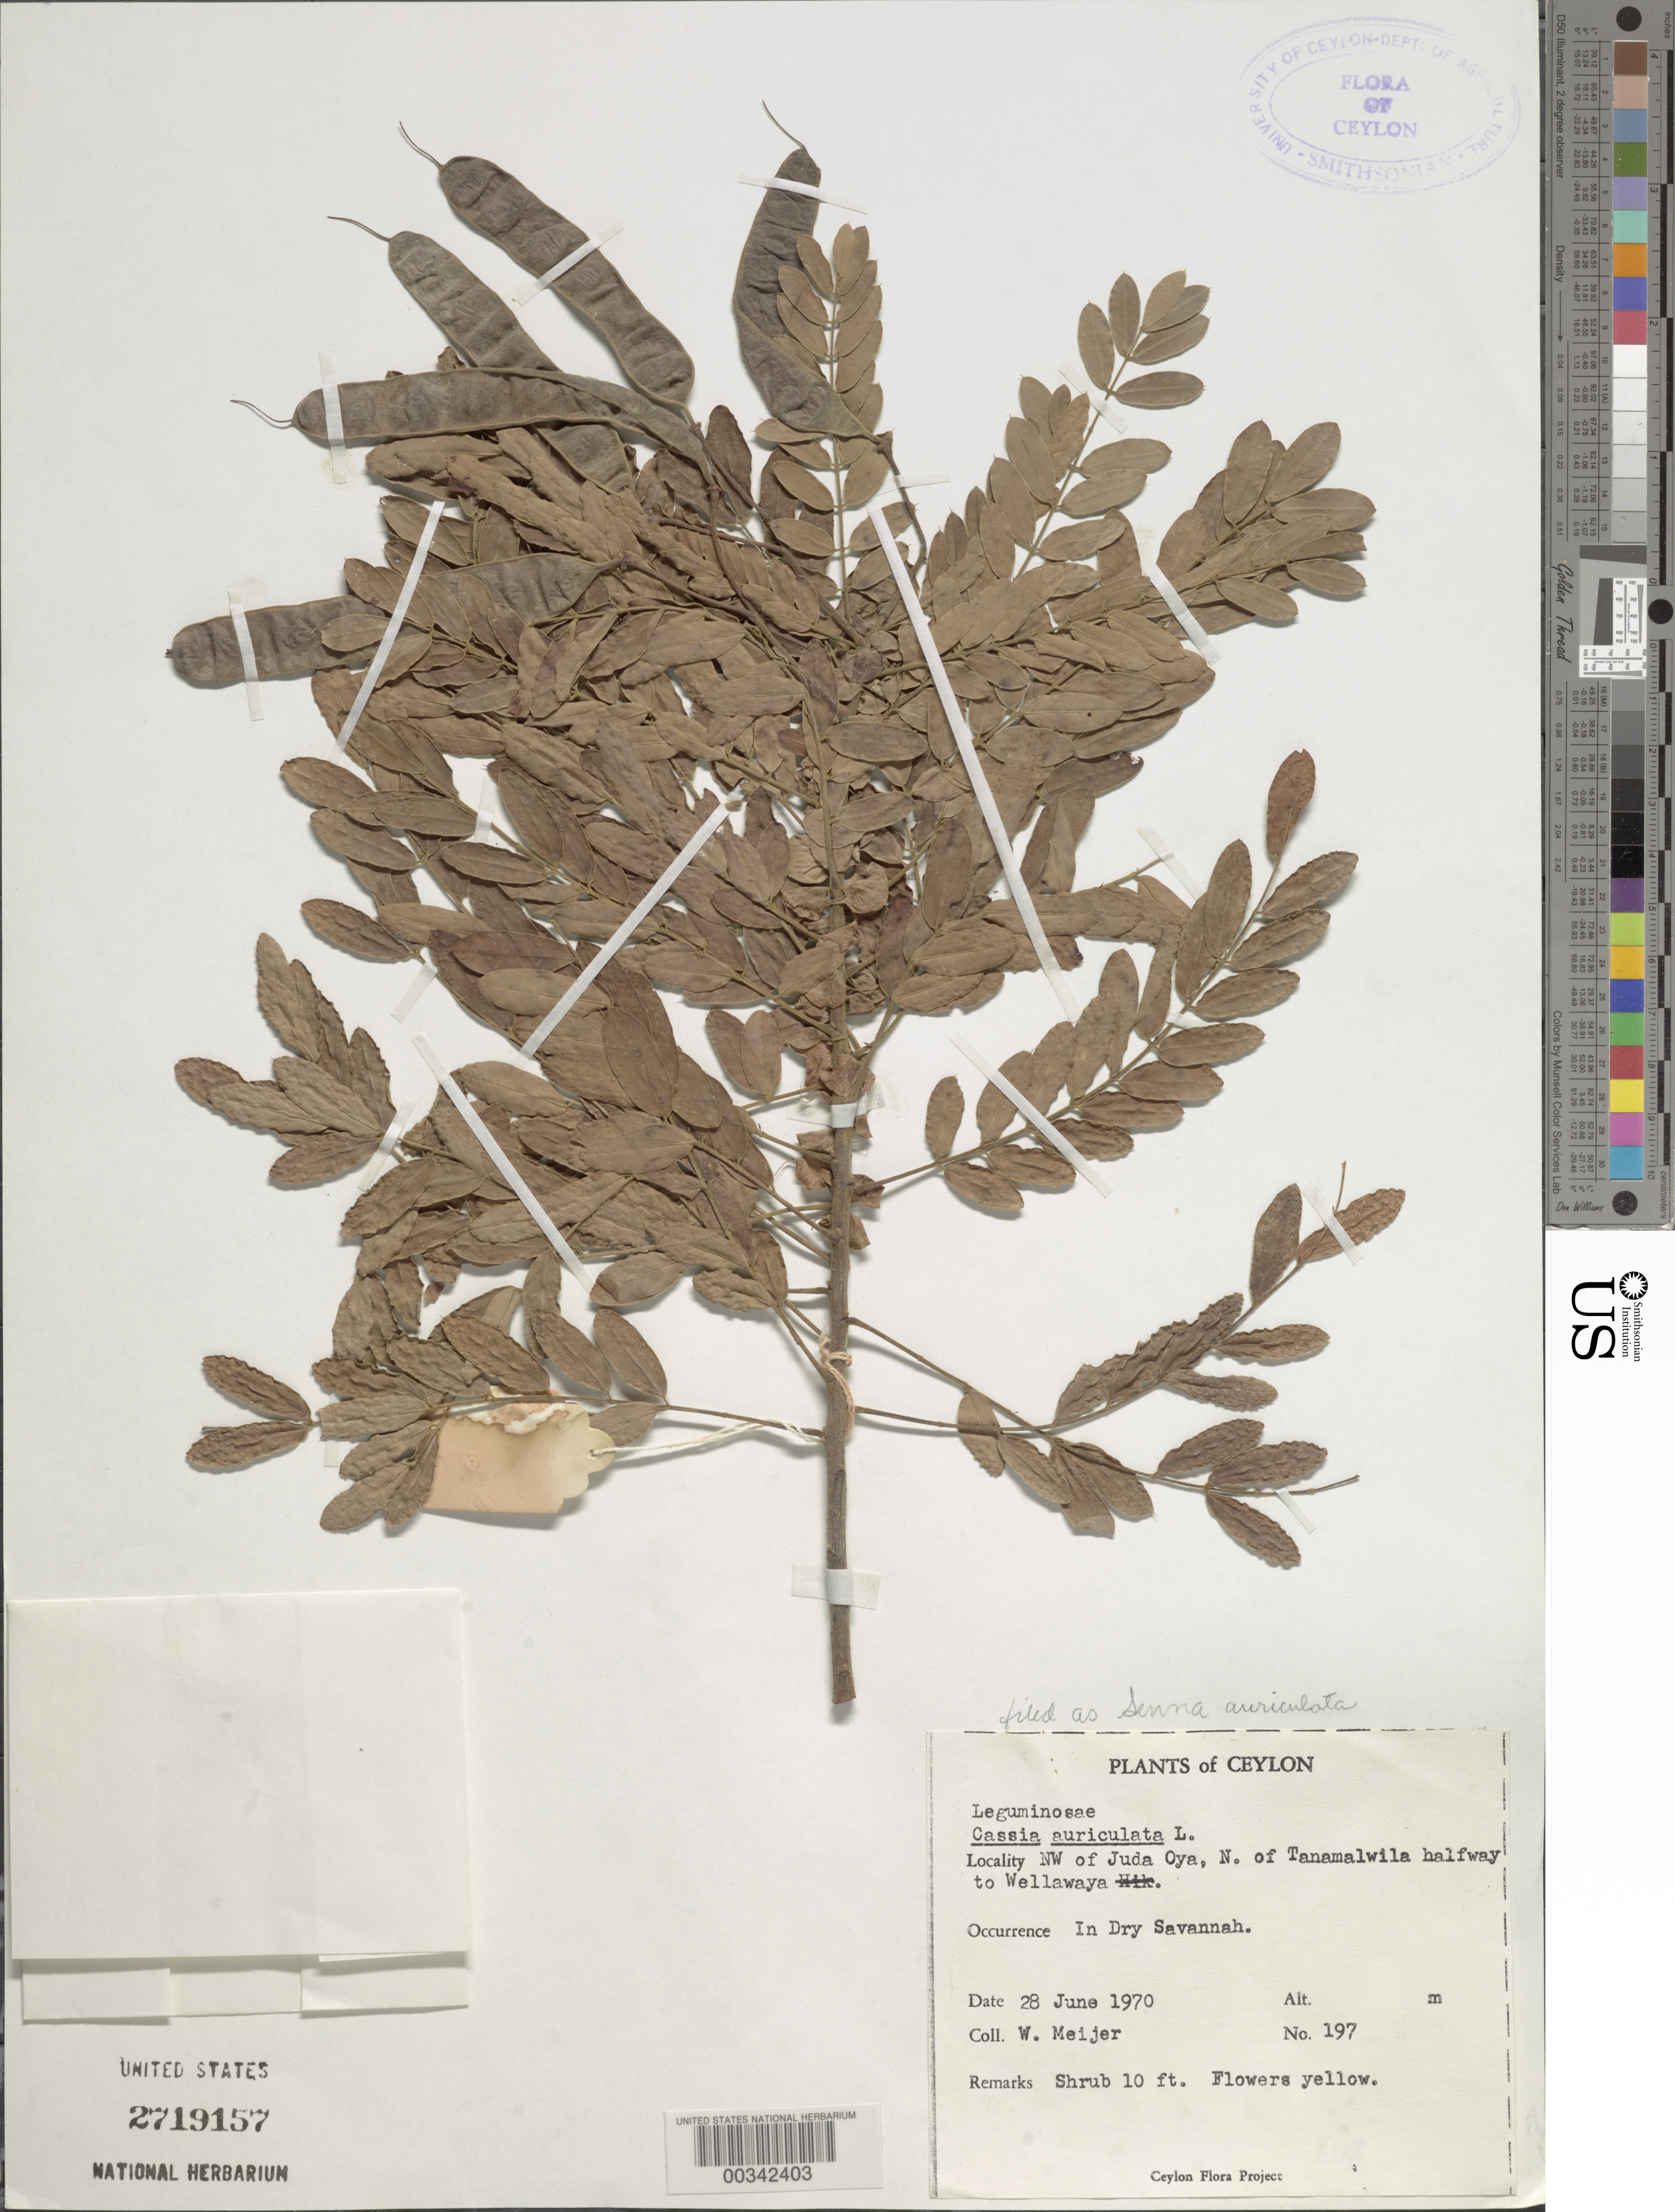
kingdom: Plantae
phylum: Tracheophyta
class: Magnoliopsida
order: Fabales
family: Fabaceae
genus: Senna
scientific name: Senna auriculata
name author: (L.) Roxb.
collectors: W. Meijer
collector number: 197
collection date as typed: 28 Jun 1970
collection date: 1970-06-28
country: Sri Lanka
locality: Nw of juda oya, n of tanamalwila halfway to wellawaya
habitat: Dry savanna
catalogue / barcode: US 2719157